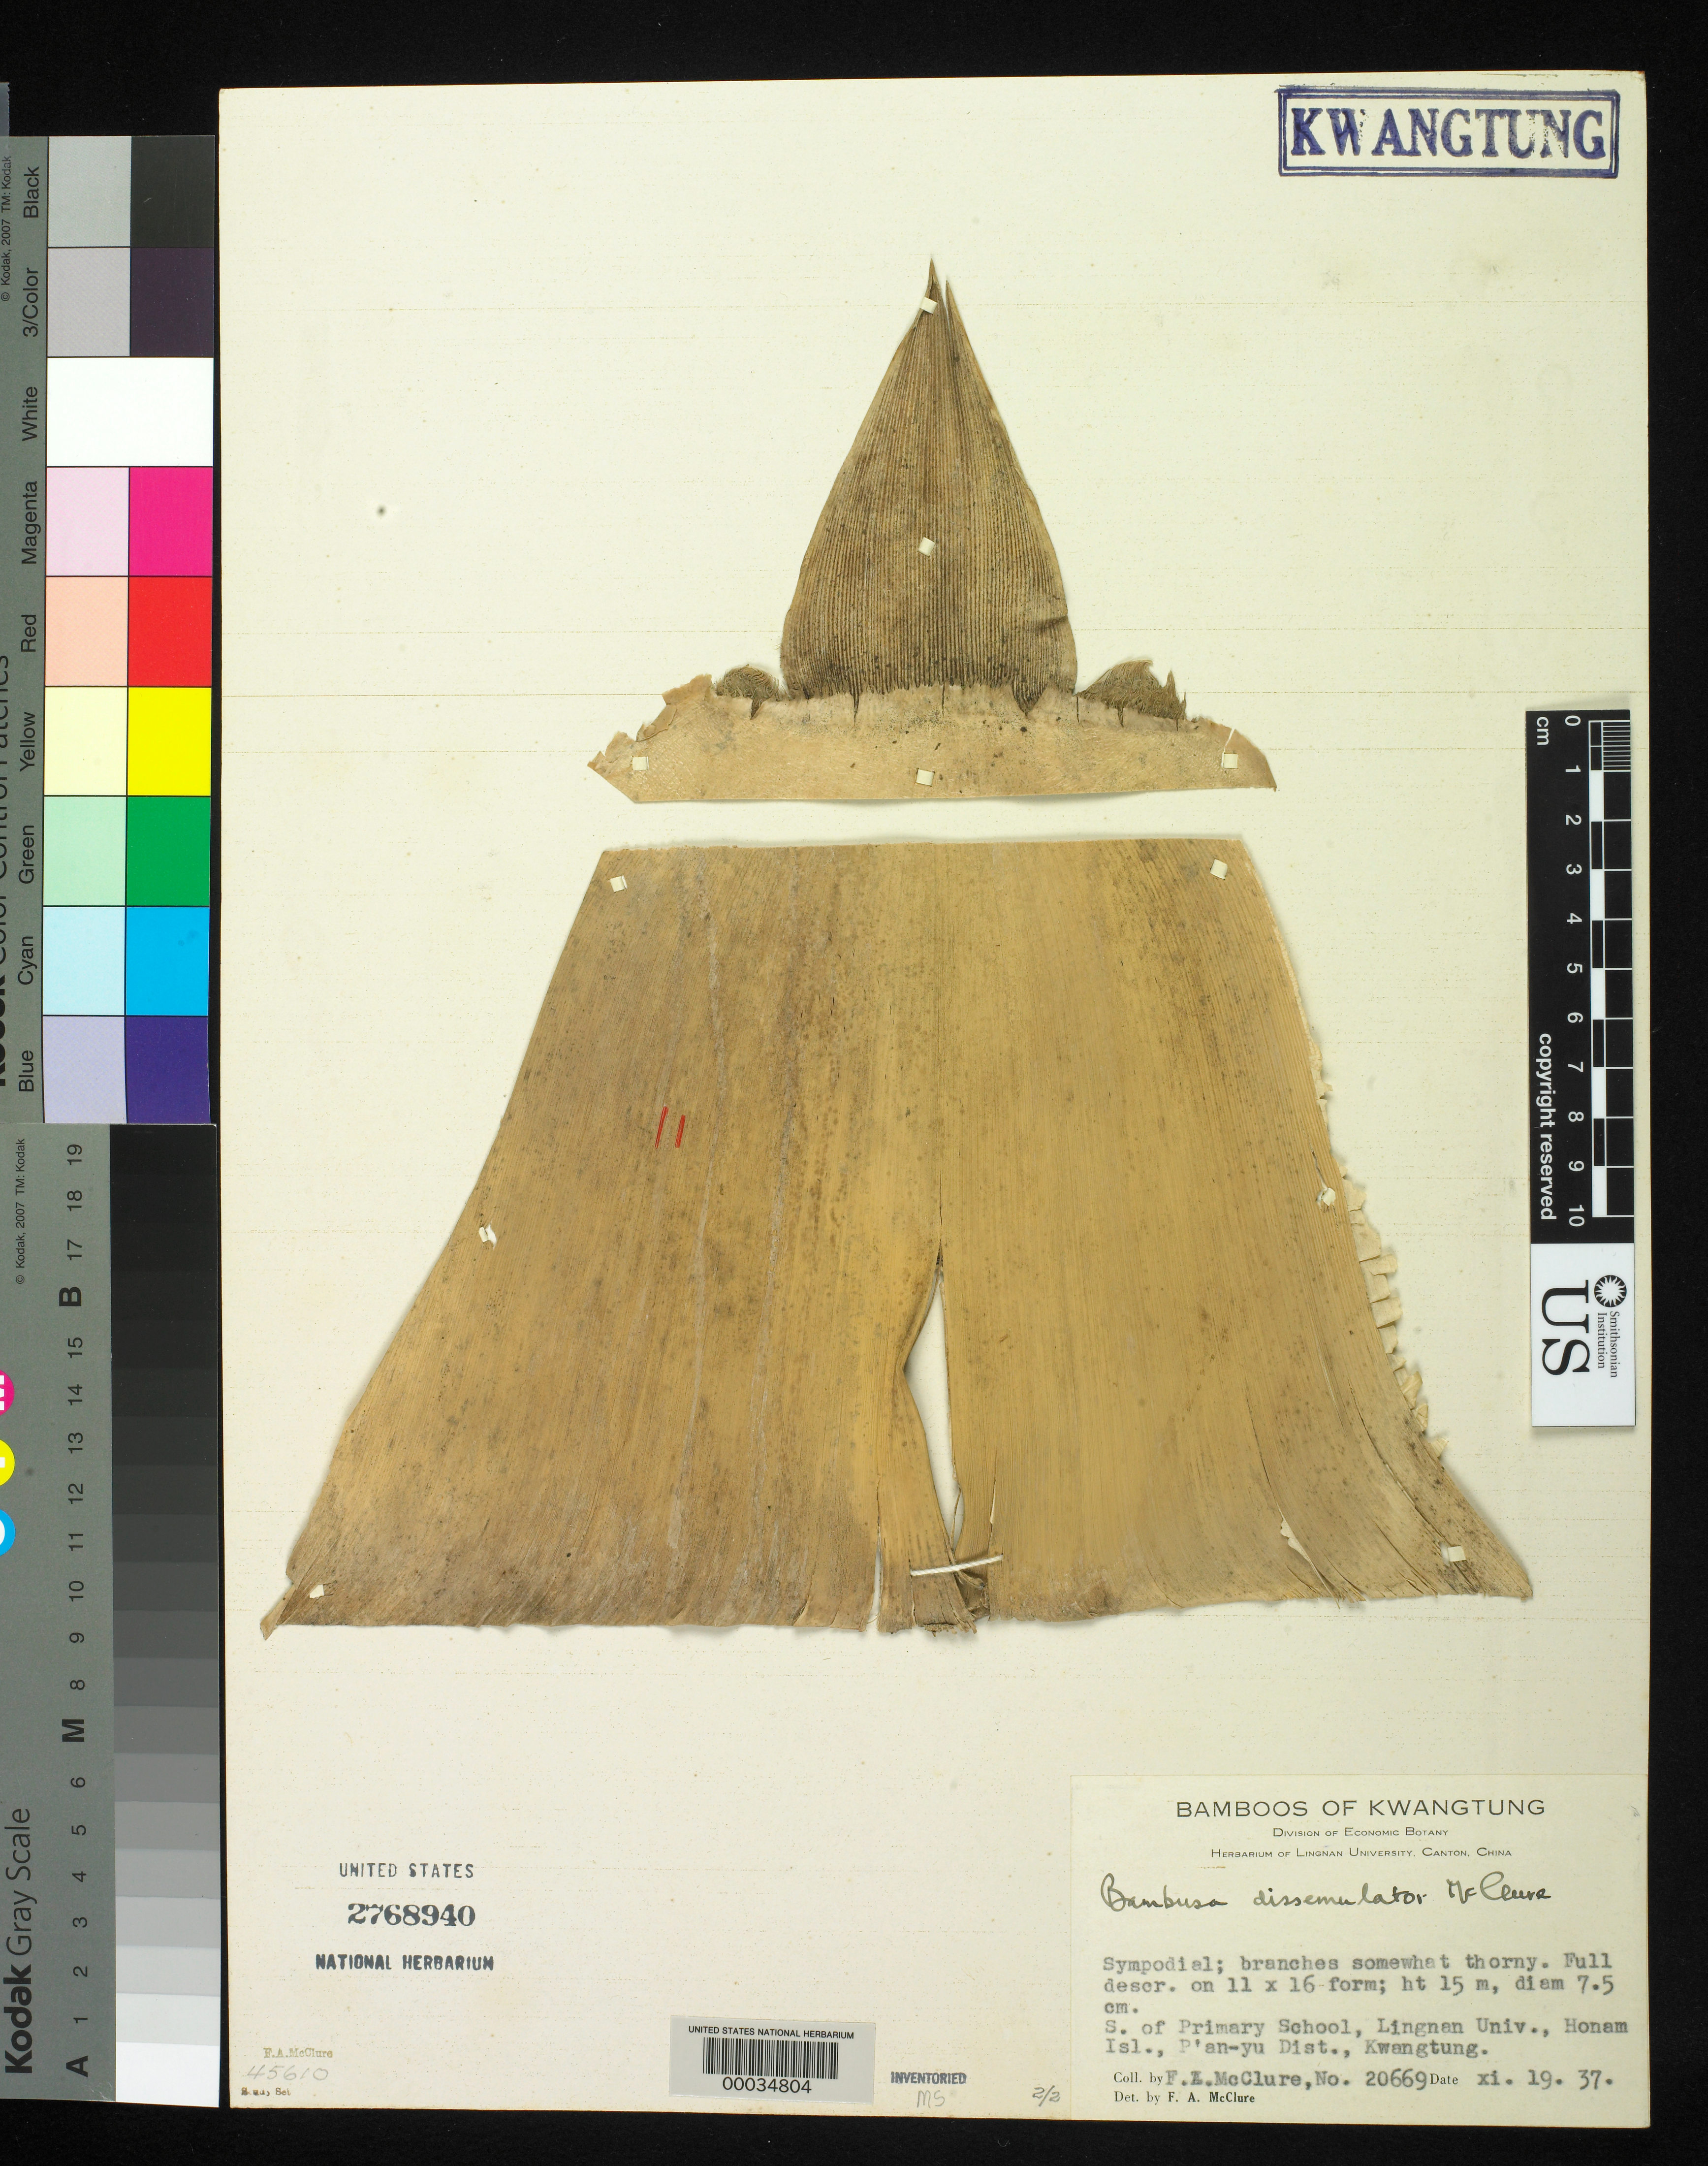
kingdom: Plantae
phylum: Tracheophyta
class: Liliopsida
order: Poales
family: Poaceae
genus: Bambusa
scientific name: Bambusa dissimulator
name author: McClure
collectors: F. A. McClure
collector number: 20669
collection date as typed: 19 Nov 1937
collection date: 1937-11-19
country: China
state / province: Guangdong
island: Honam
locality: Lingnan university campus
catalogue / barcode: US 2768940